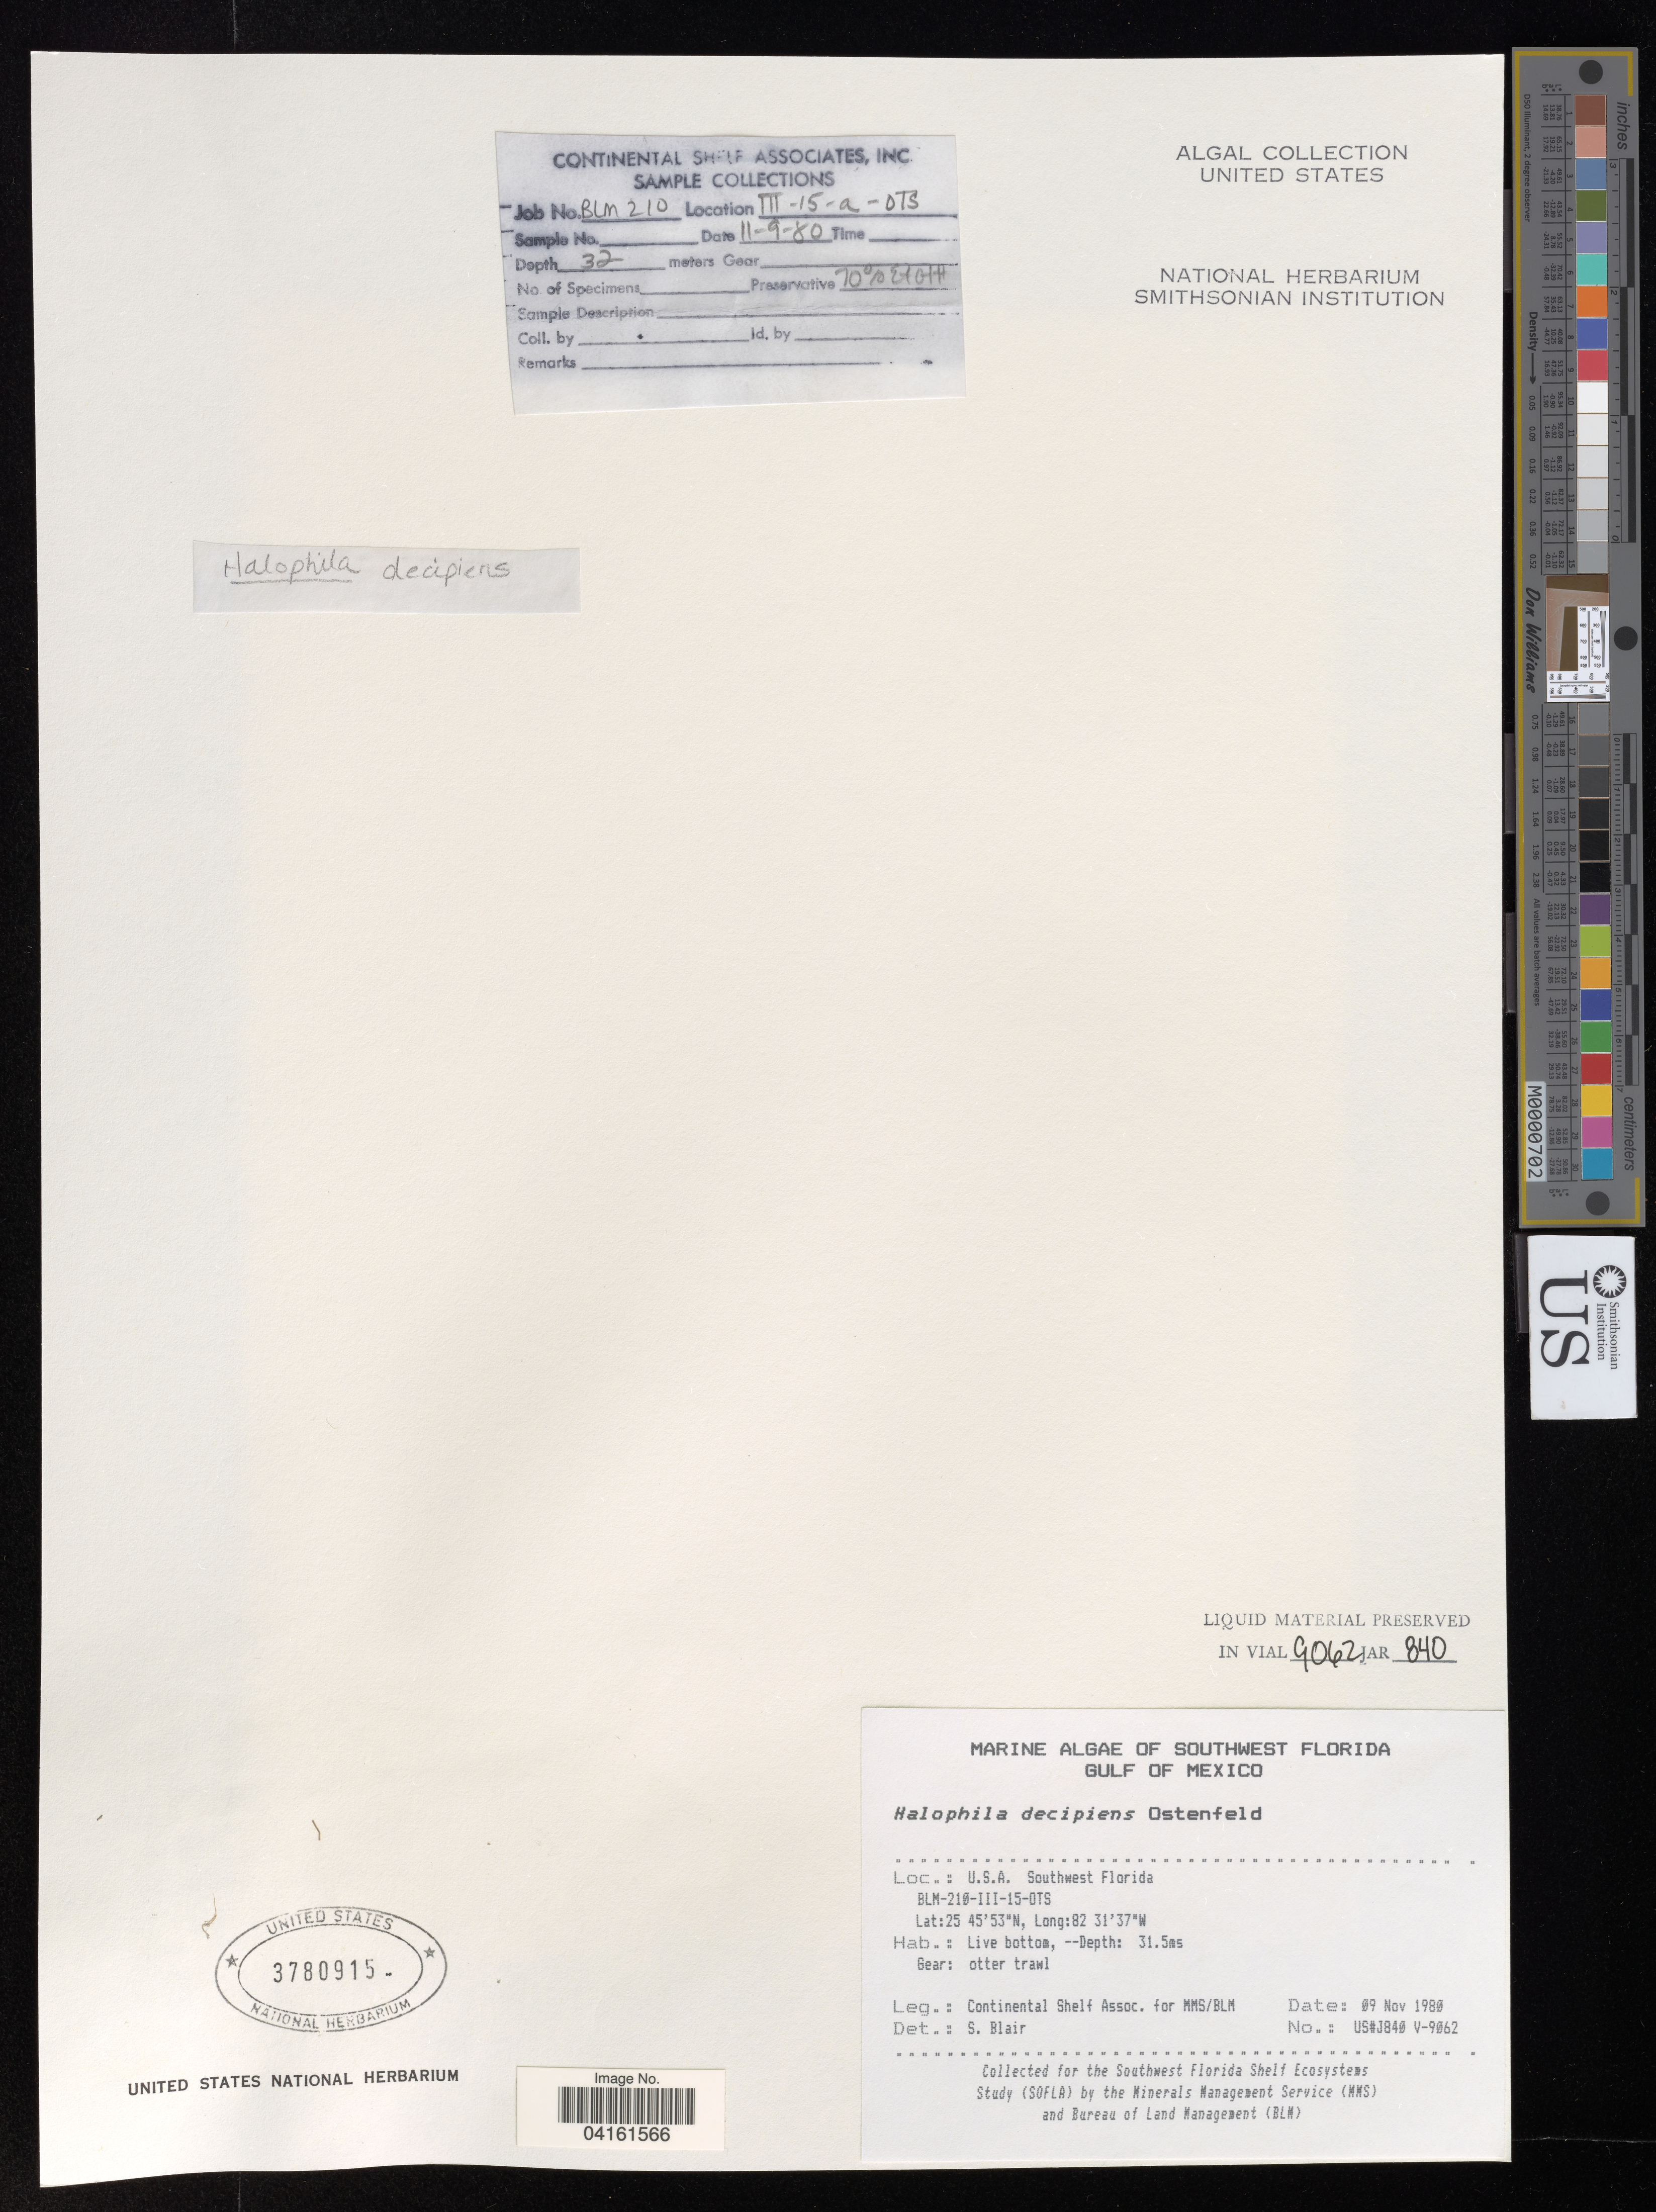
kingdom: Plantae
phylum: Tracheophyta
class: Liliopsida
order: Alismatales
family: Hydrocharitaceae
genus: Halophila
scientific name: Halophila decipiens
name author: Ostenf.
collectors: Continental Shelf Associates for the MMS/BLM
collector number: US#J840 V-9062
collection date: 1980-11-09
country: United States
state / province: Florida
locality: Southwest Florida. Gulf of Mexico. BLM-210-III-15-OTS.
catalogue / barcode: US 3780915